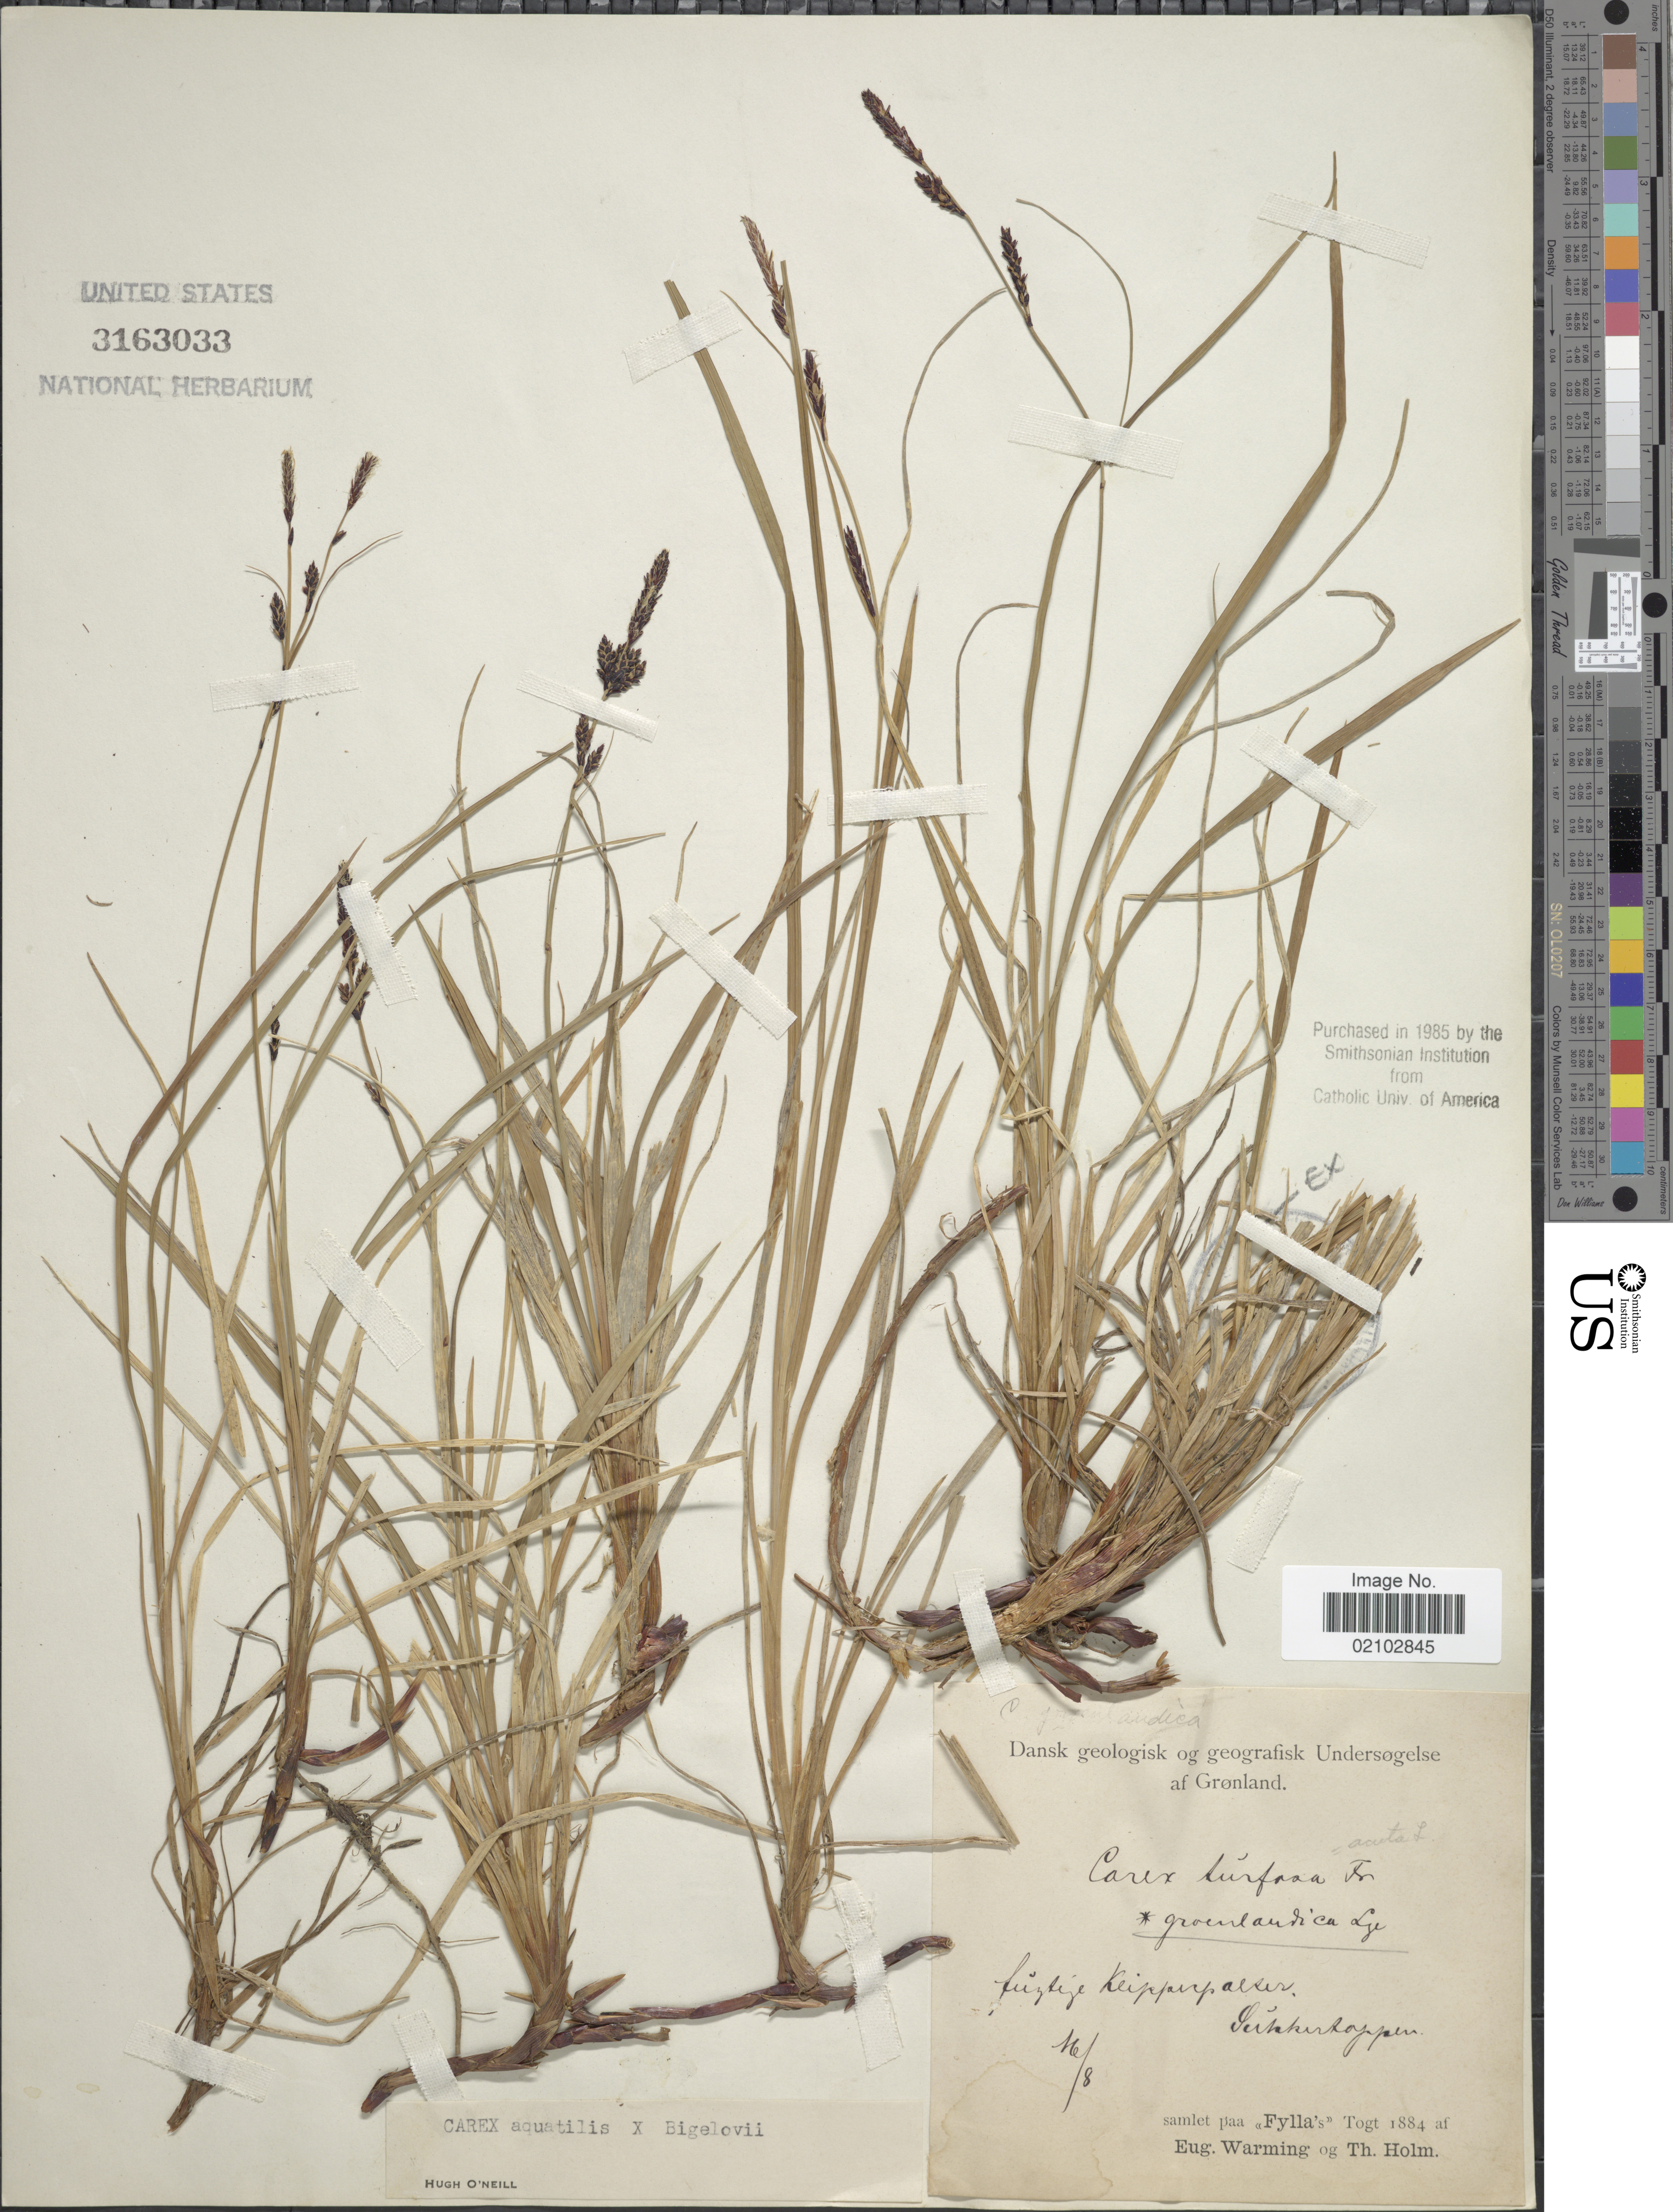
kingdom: Plantae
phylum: Tracheophyta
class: Liliopsida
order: Poales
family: Cyperaceae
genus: Carex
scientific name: Carex aquatilis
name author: Wahlenb.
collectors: E. Warming & T. Holm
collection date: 1884-08-16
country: Greenland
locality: Grønland, Sukkertoppen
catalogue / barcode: US 3163033